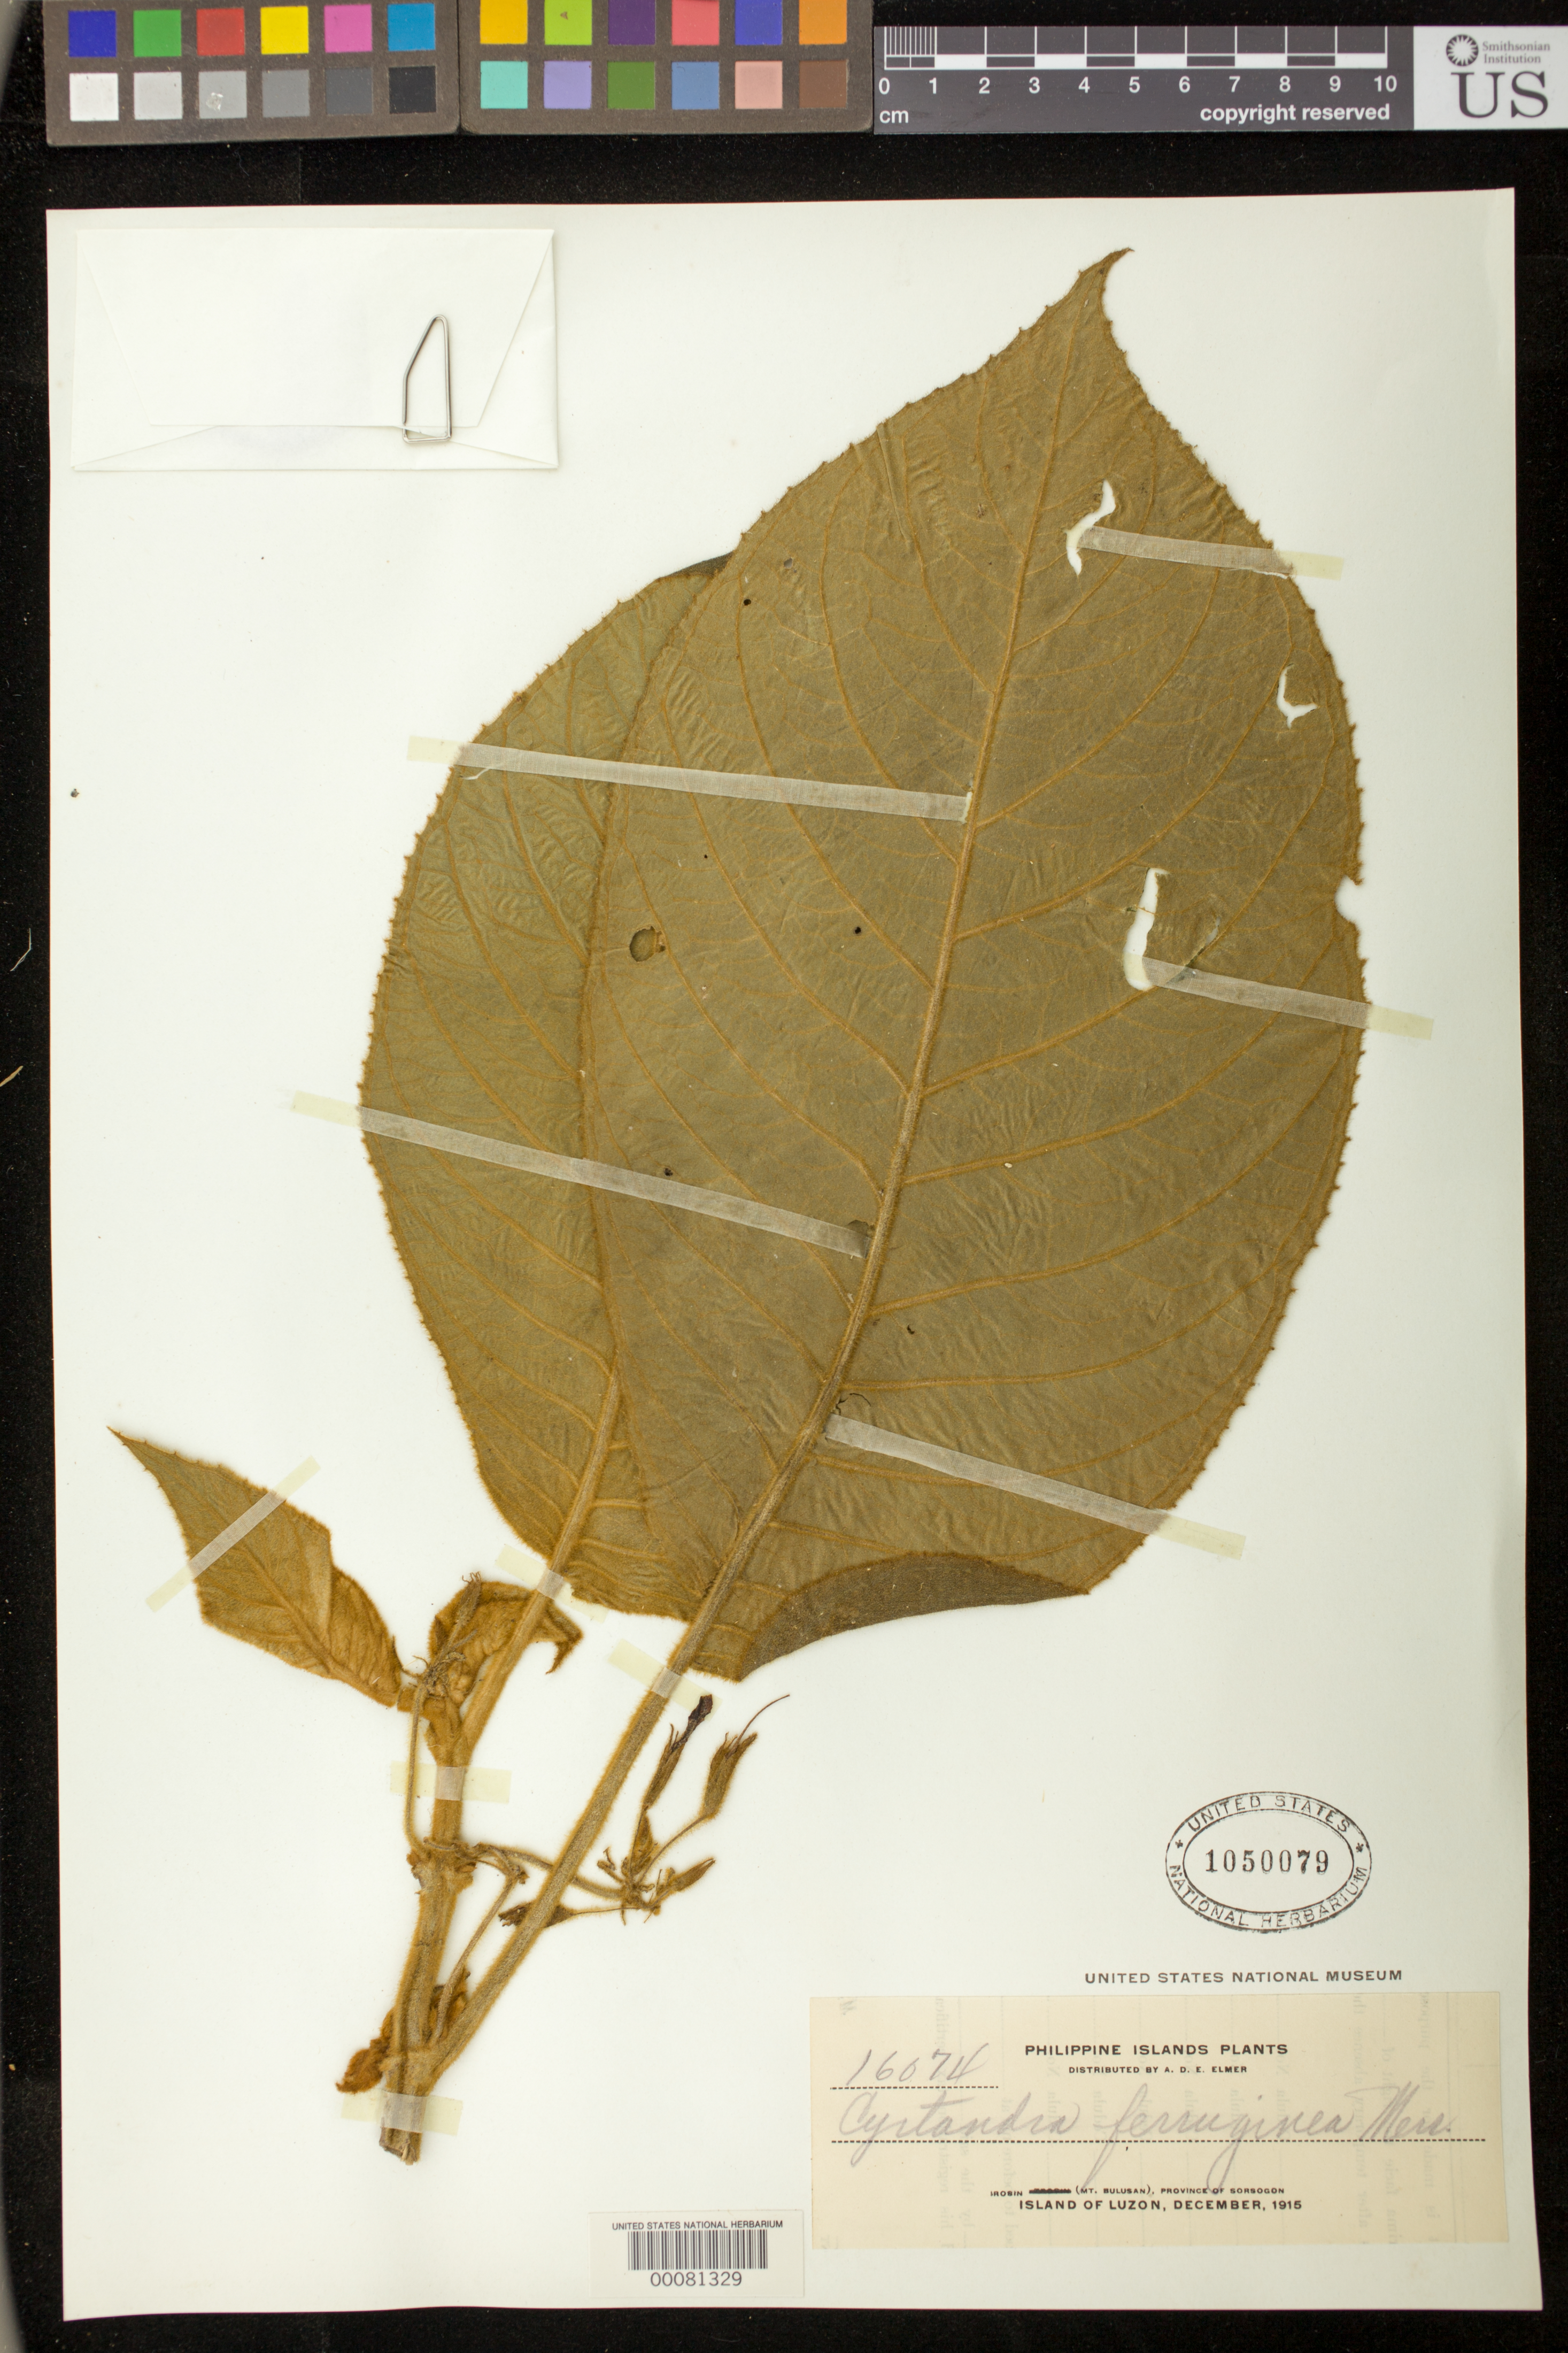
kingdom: Plantae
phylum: Tracheophyta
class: Magnoliopsida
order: Lamiales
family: Gesneriaceae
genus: Cyrtandra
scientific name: Cyrtandra ferruginea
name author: Merr.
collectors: A. D. E. Elmer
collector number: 16074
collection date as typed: Dec 1915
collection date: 1915-12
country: Philippines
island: Luzon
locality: Sorsogon, Irosin (mt bulusan)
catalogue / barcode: US 1050079